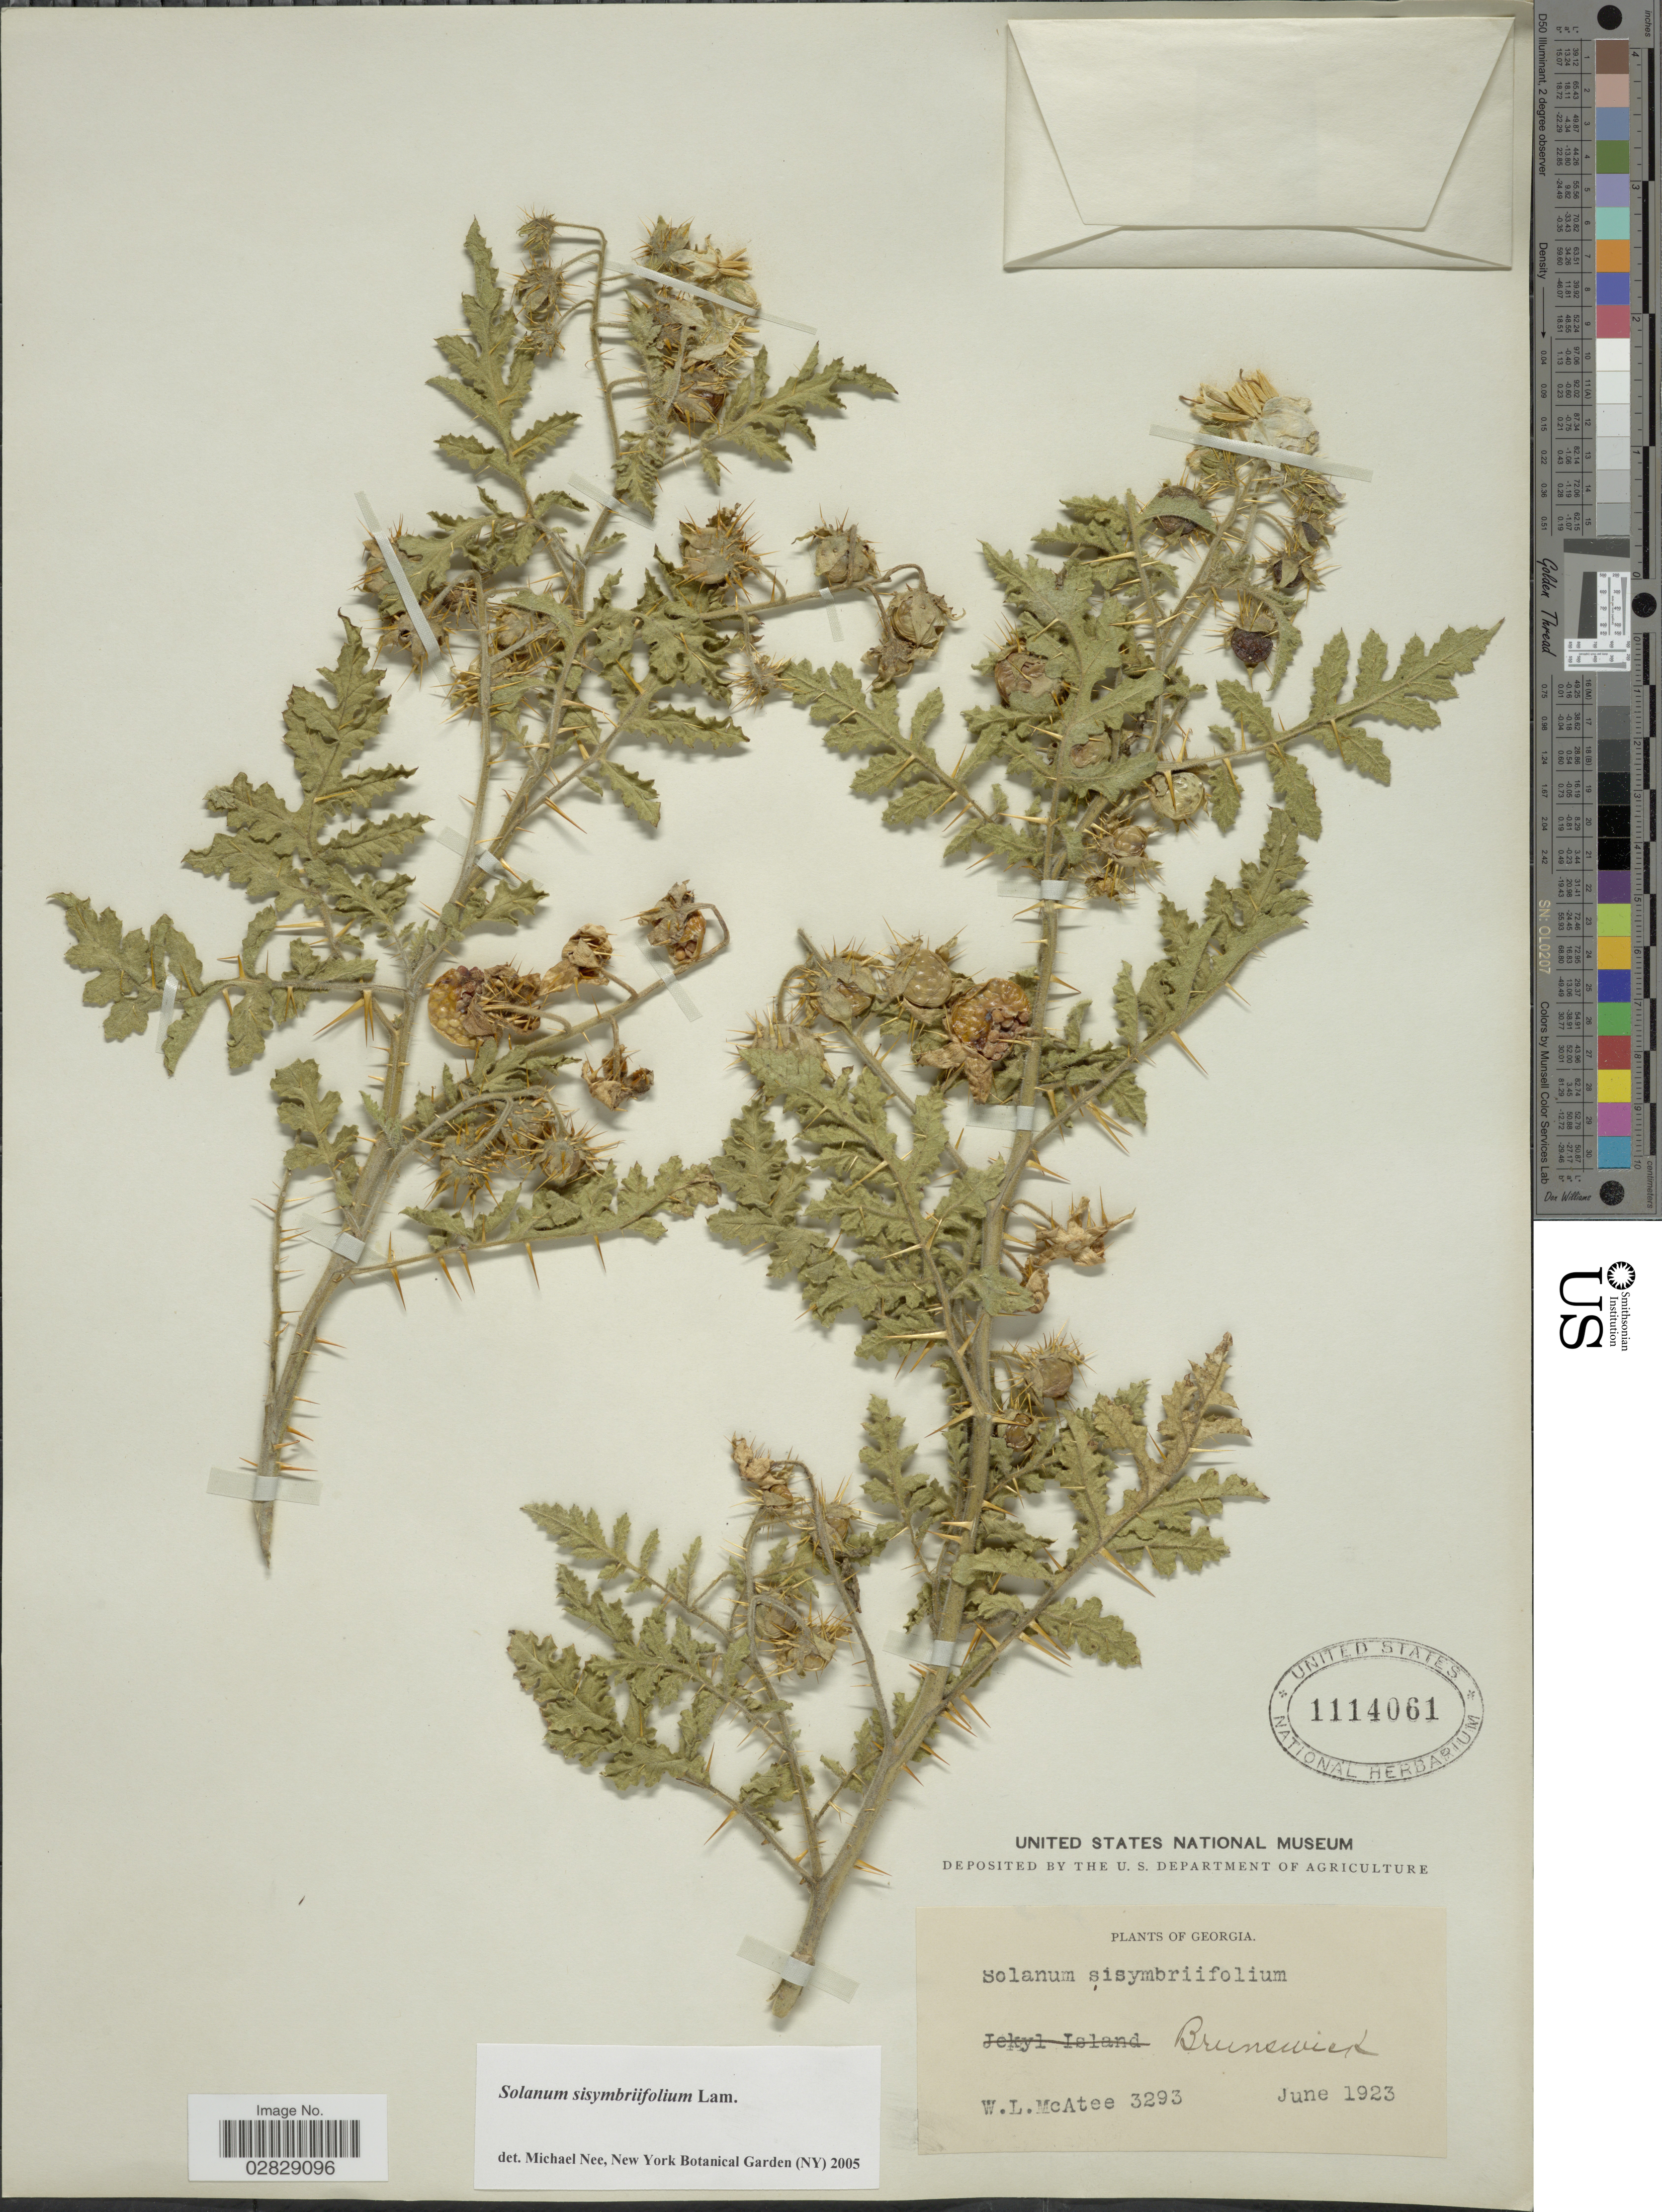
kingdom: Plantae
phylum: Tracheophyta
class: Magnoliopsida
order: Solanales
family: Solanaceae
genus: Solanum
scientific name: Solanum sisymbrifolium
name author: Lam.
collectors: W. McAtee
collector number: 3293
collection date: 1923-06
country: United States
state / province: Georgia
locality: Brunswick.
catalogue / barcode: US 1114061